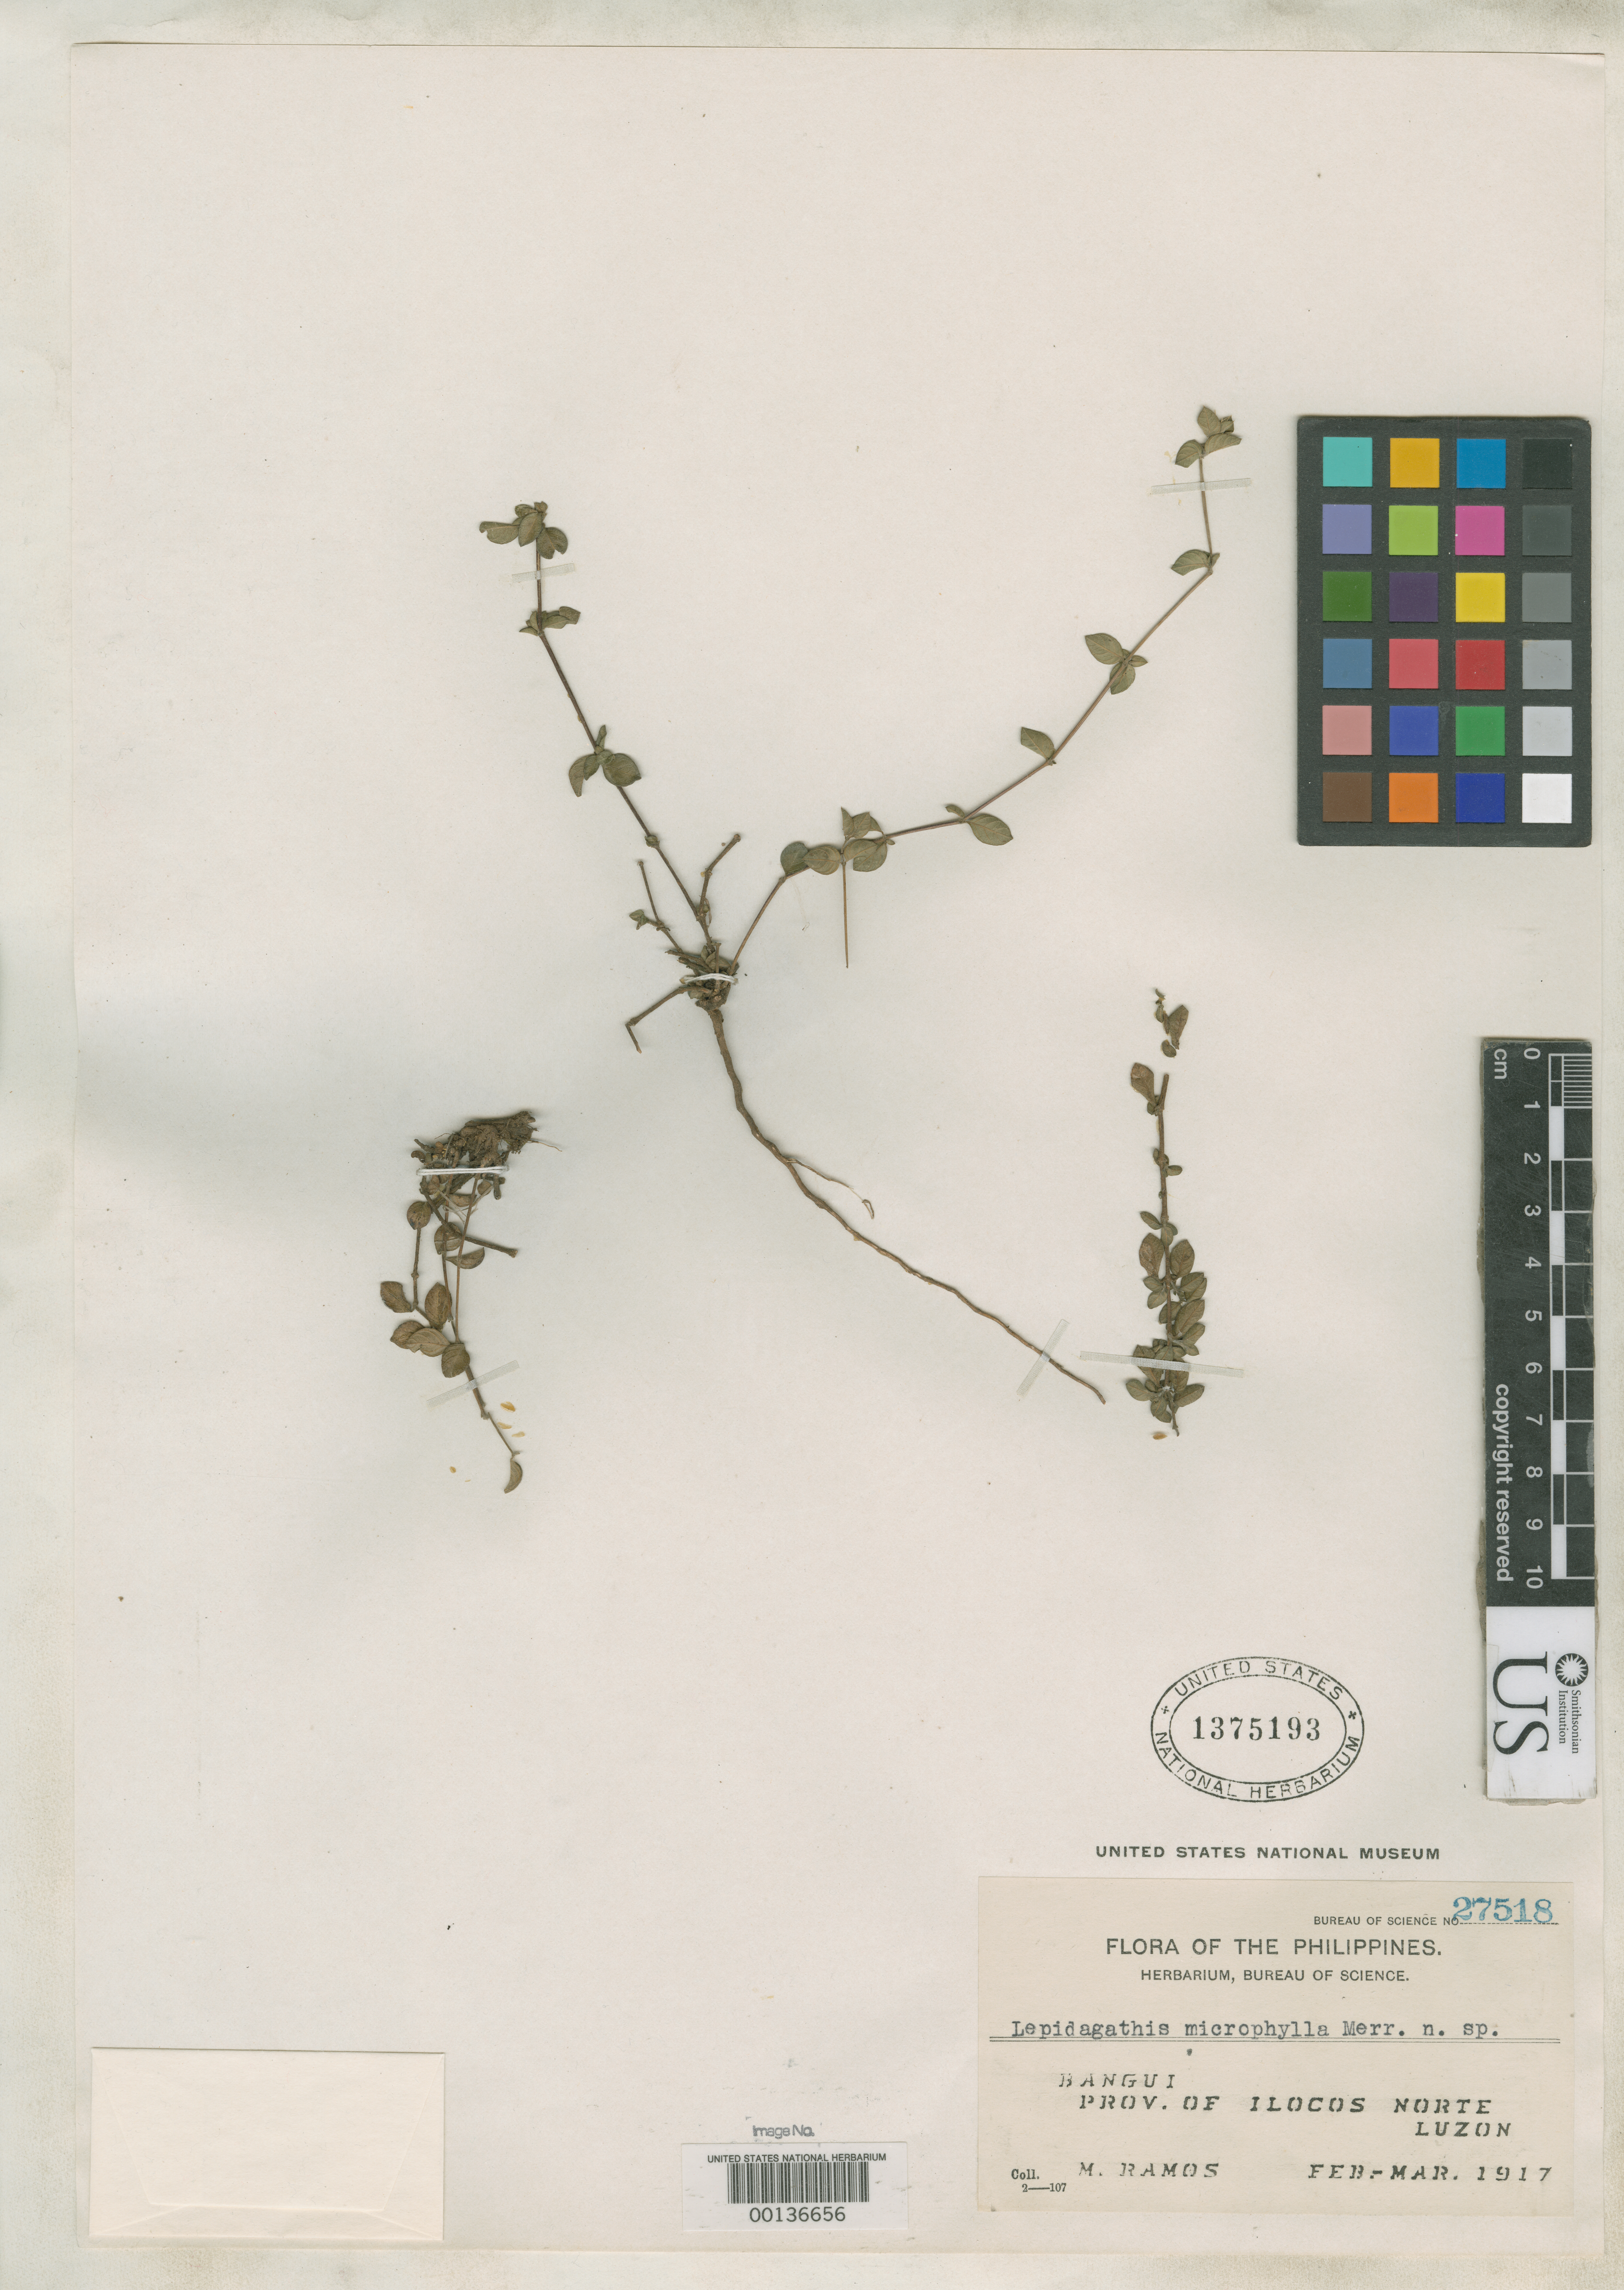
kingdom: Plantae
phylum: Tracheophyta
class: Magnoliopsida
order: Lamiales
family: Acanthaceae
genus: Lepidagathis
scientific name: Lepidagathis microphylla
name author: Merr.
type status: Isotype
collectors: M. Ramos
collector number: Bur. Sci. 27518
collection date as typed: Feb 1917 to -- Mar 1917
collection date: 1917-02/1917-03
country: Philippines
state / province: Ilocos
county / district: Ilocos Norte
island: Luzon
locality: Bangui.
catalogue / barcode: US 1375193